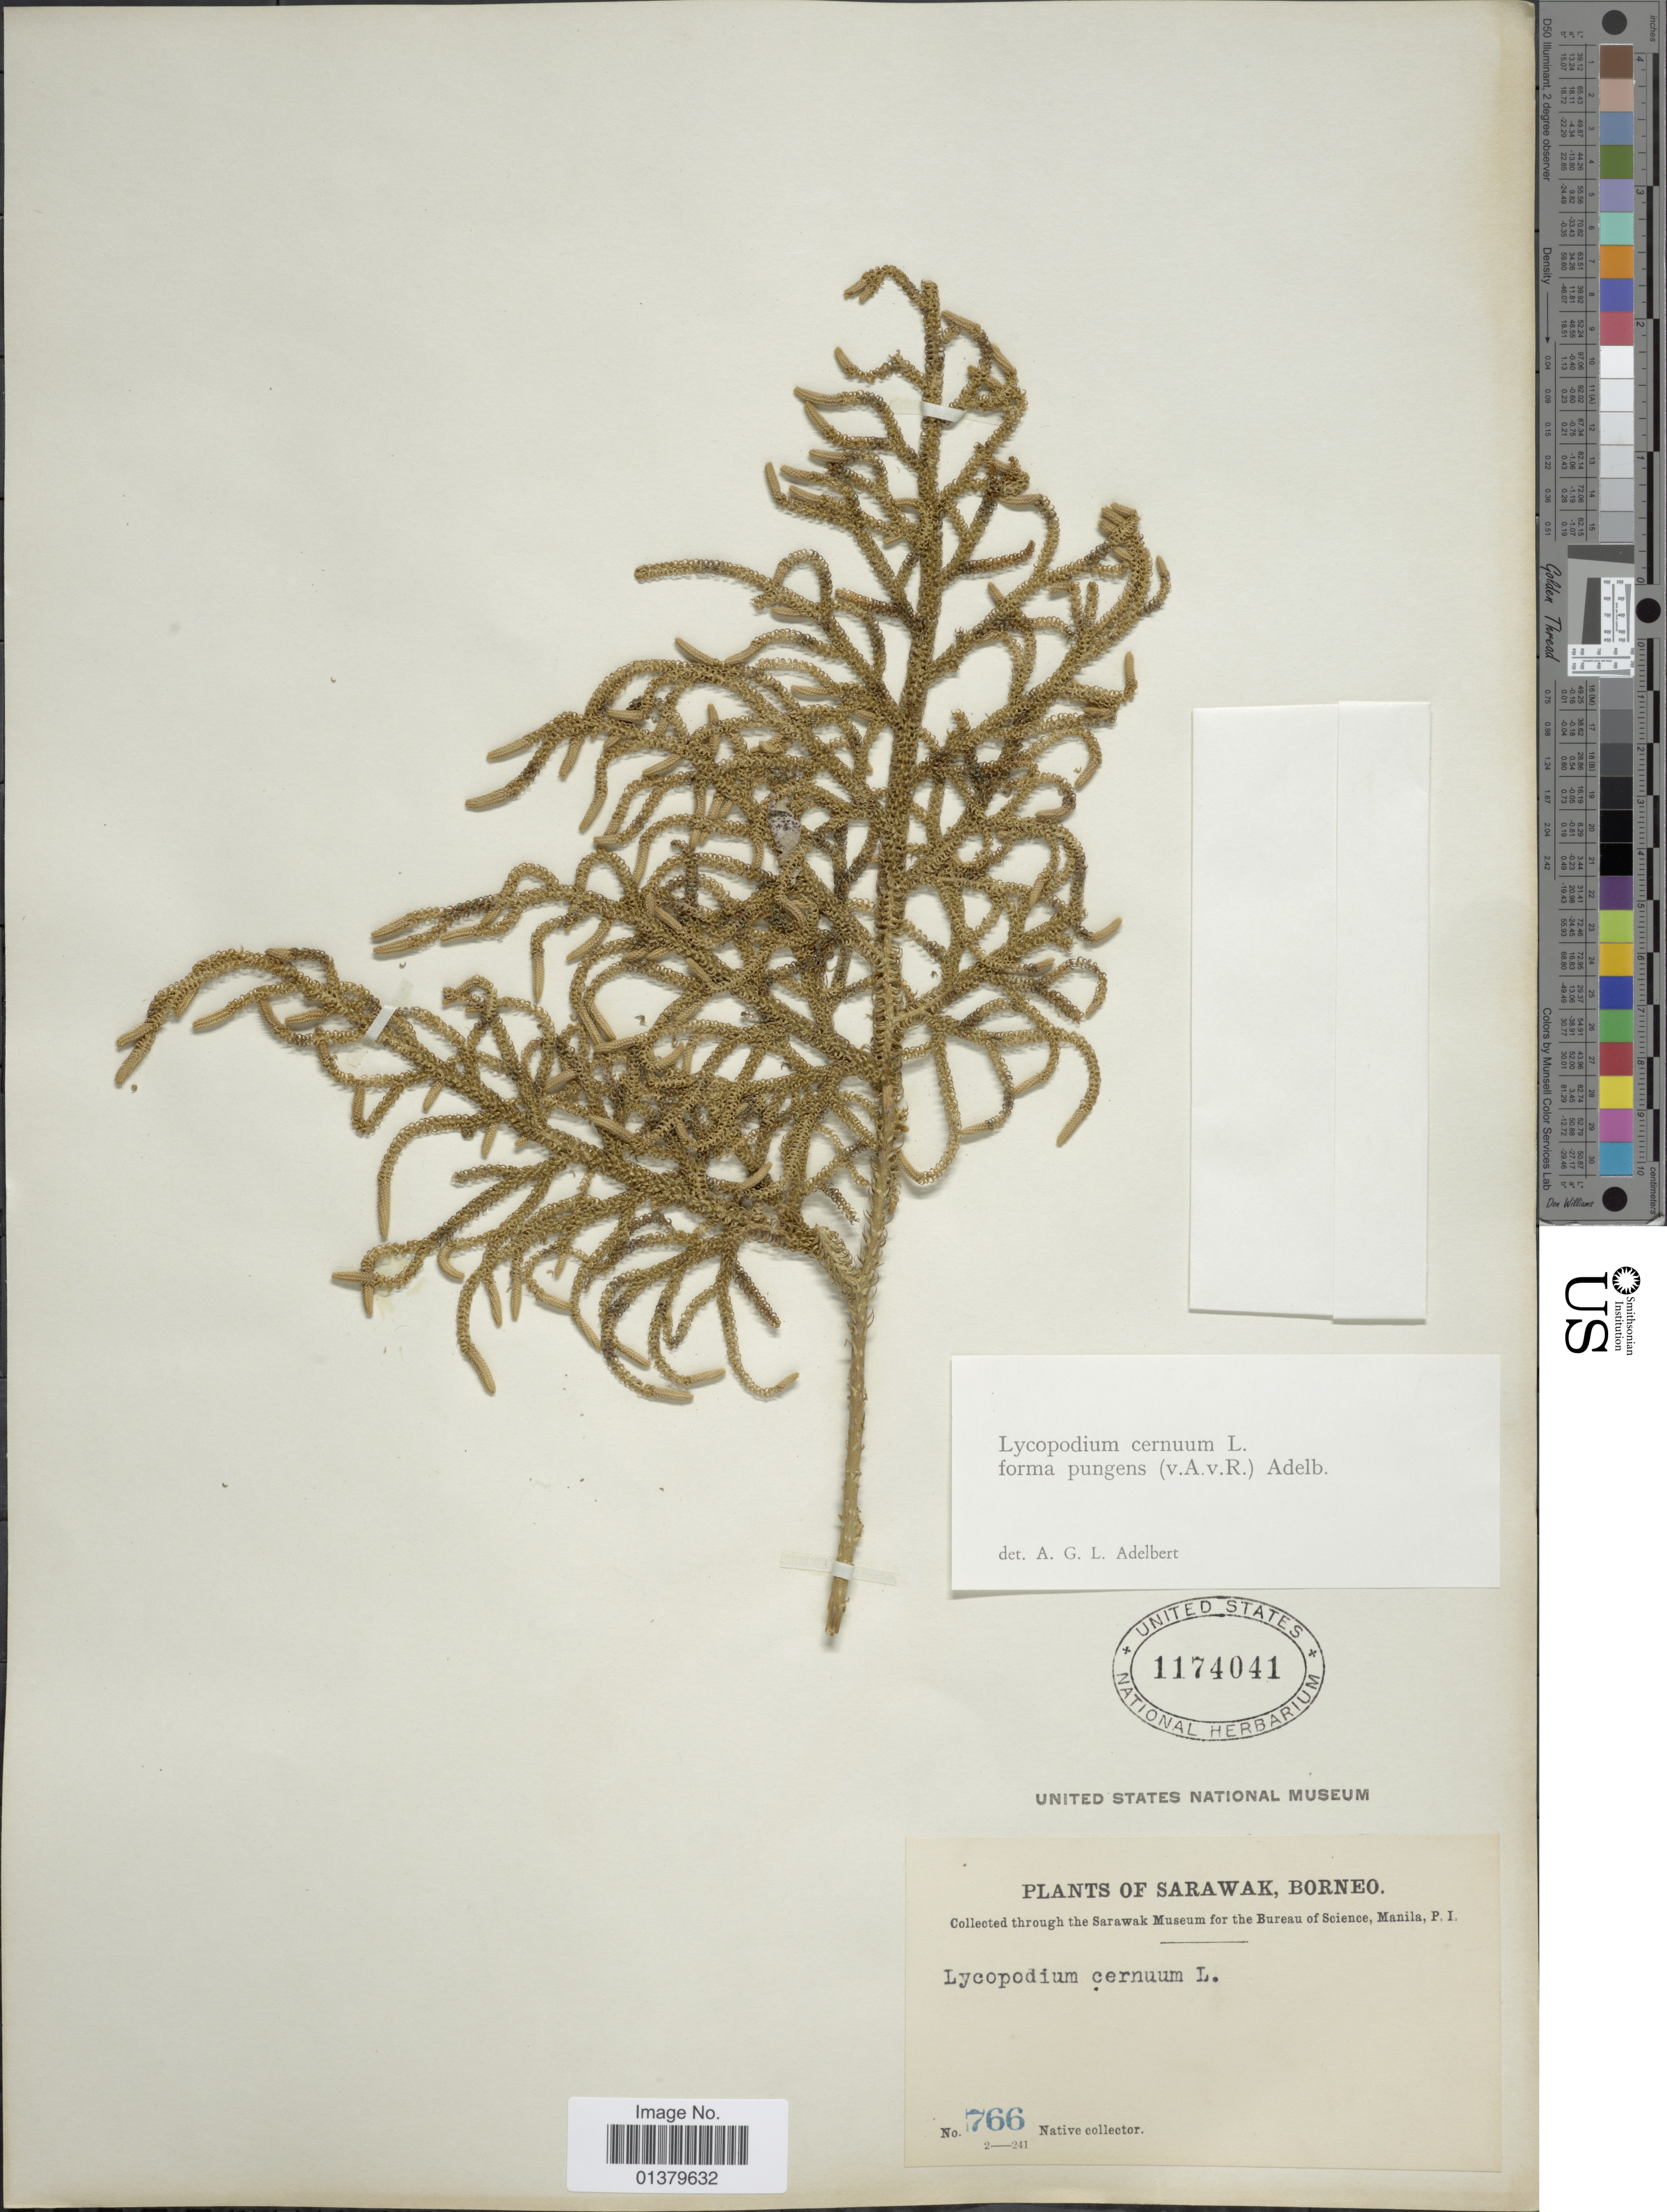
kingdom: Plantae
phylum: Tracheophyta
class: Lycopodiopsida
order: Lycopodiales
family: Lycopodiaceae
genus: Palhinhaea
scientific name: Palhinhaea cernua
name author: (L.) Vasc. & Franco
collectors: Native collector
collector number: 766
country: Malaysia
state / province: Sarawak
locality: Borneo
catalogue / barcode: US 1174041